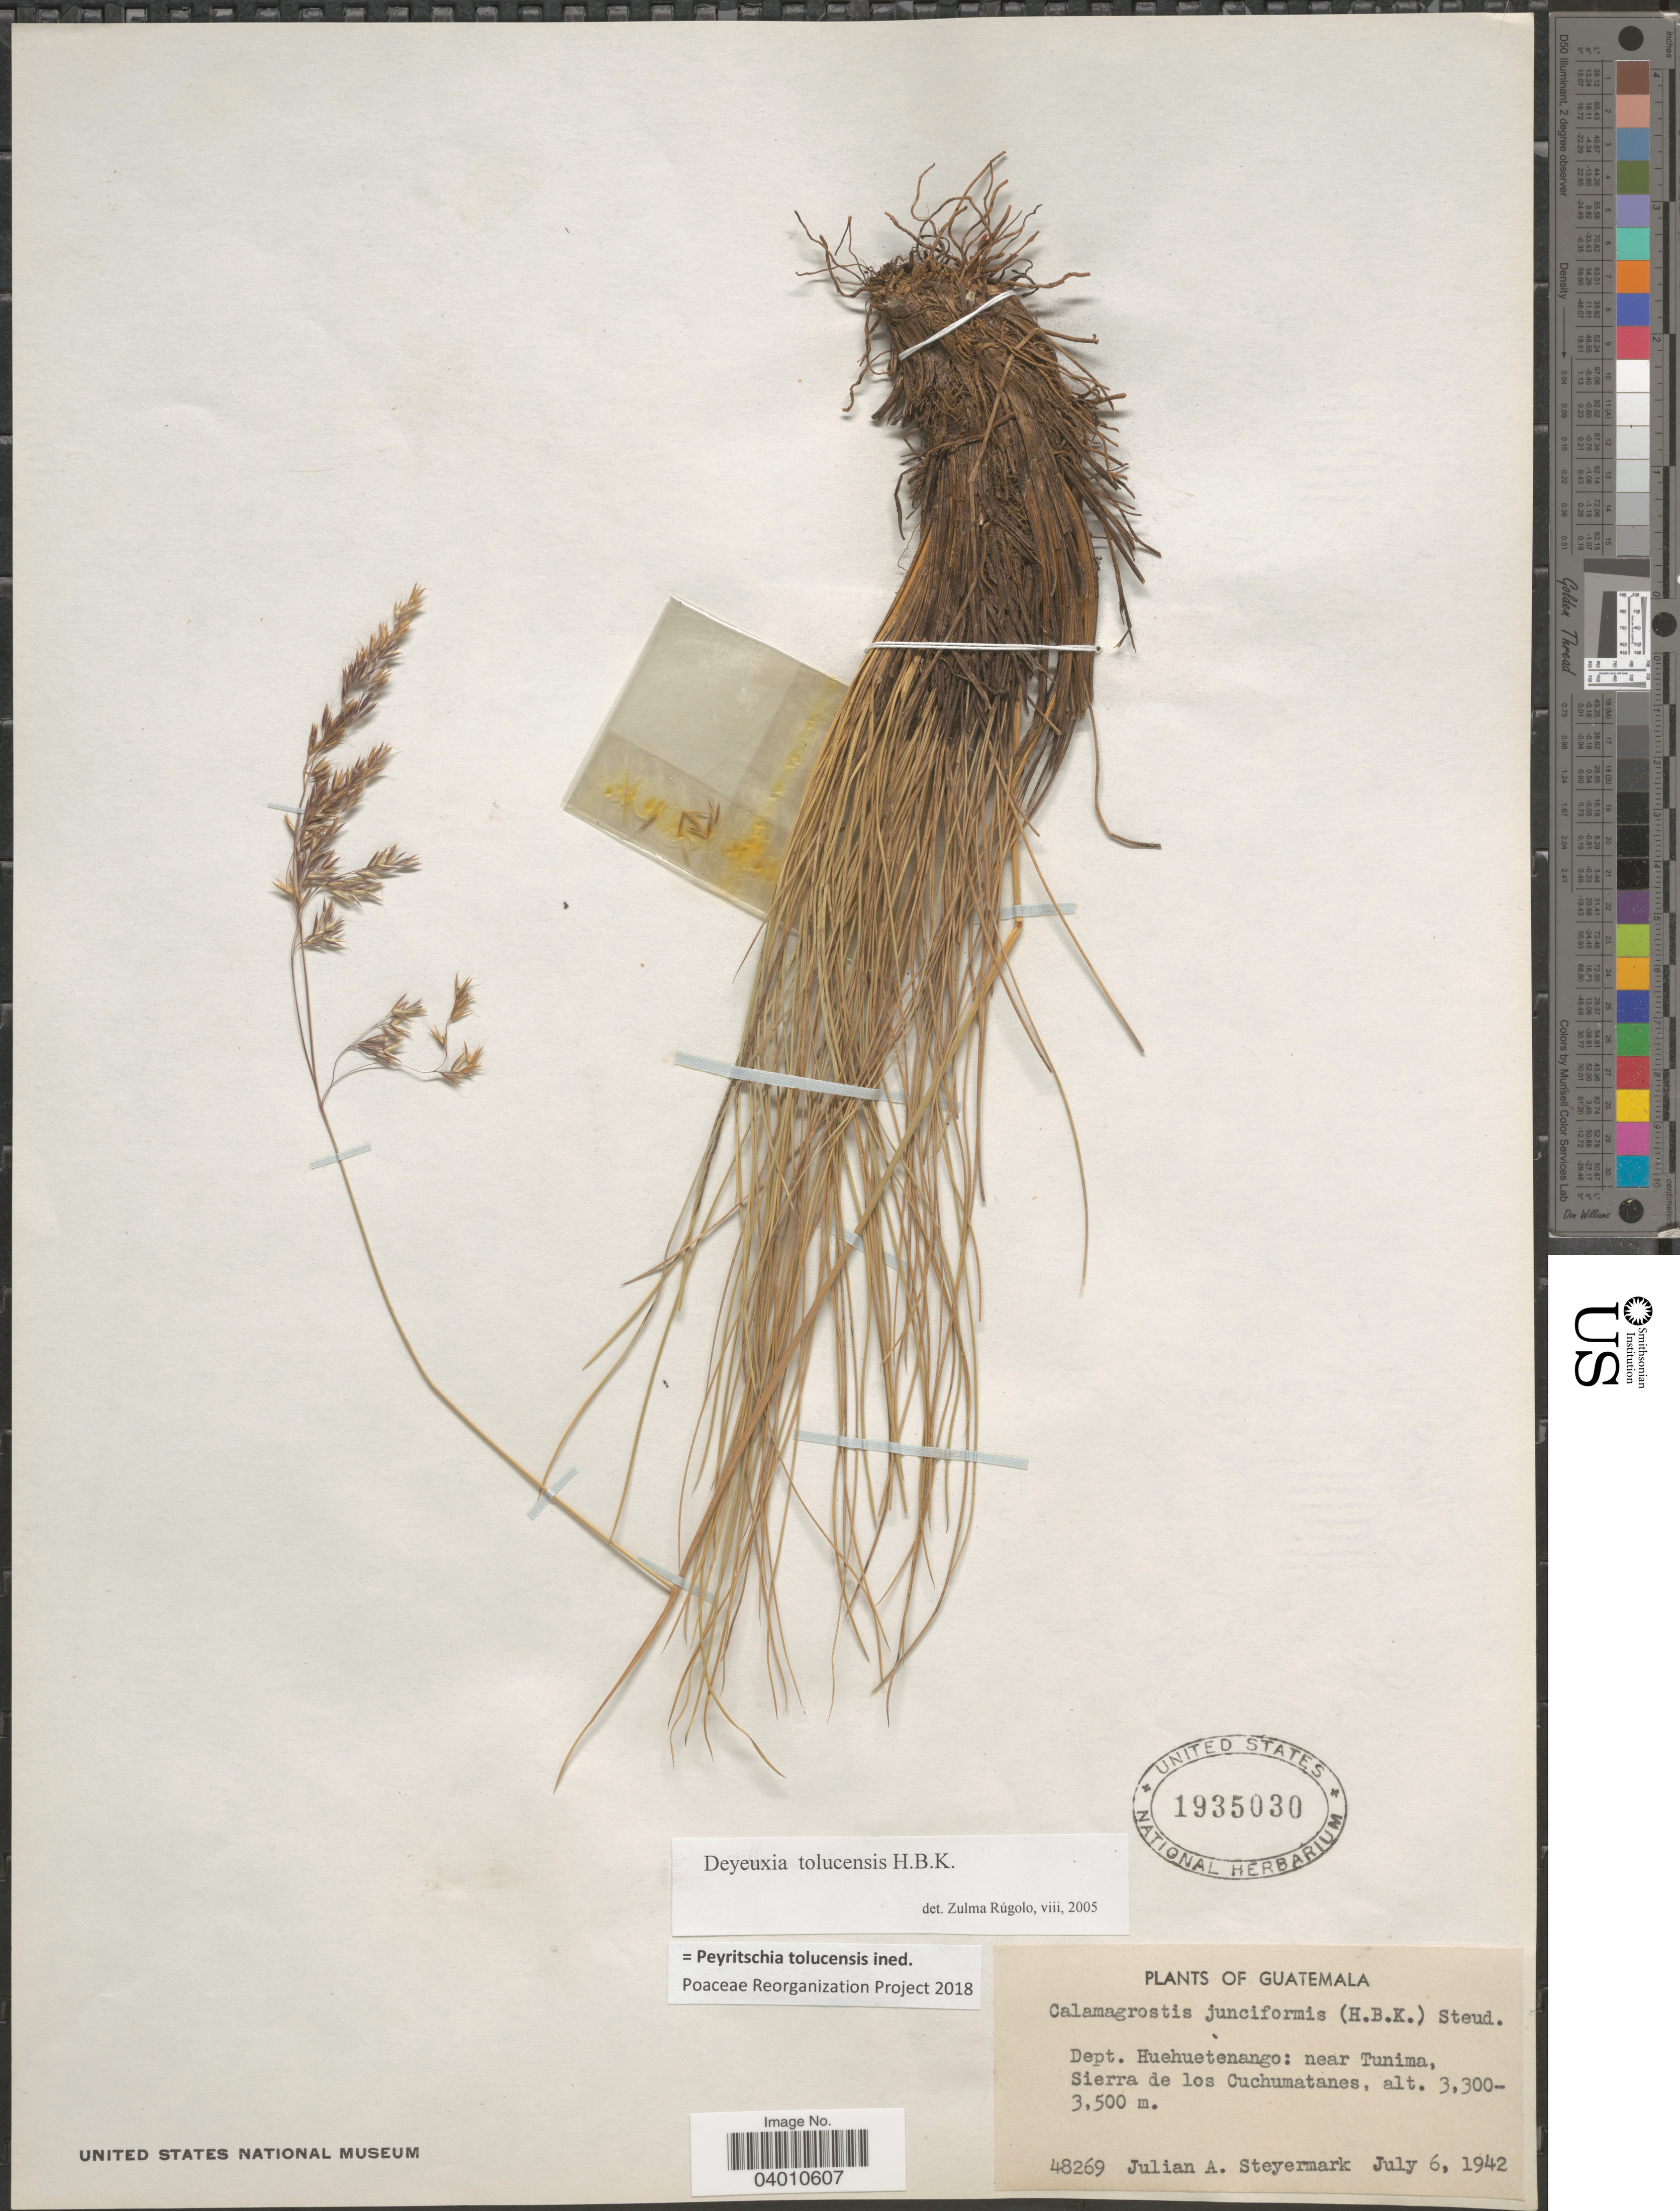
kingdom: Plantae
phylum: Tracheophyta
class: Liliopsida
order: Poales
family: Poaceae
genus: Peyritschia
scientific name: Peyritschia tolucensis ined.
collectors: J. Steyermark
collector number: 48269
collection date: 1942-07-06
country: Guatemala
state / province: Huehuetenango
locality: Dept. Huehuetenango: near Tunima, Sierra de los Cuchumatanes.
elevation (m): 3300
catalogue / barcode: US 1935030